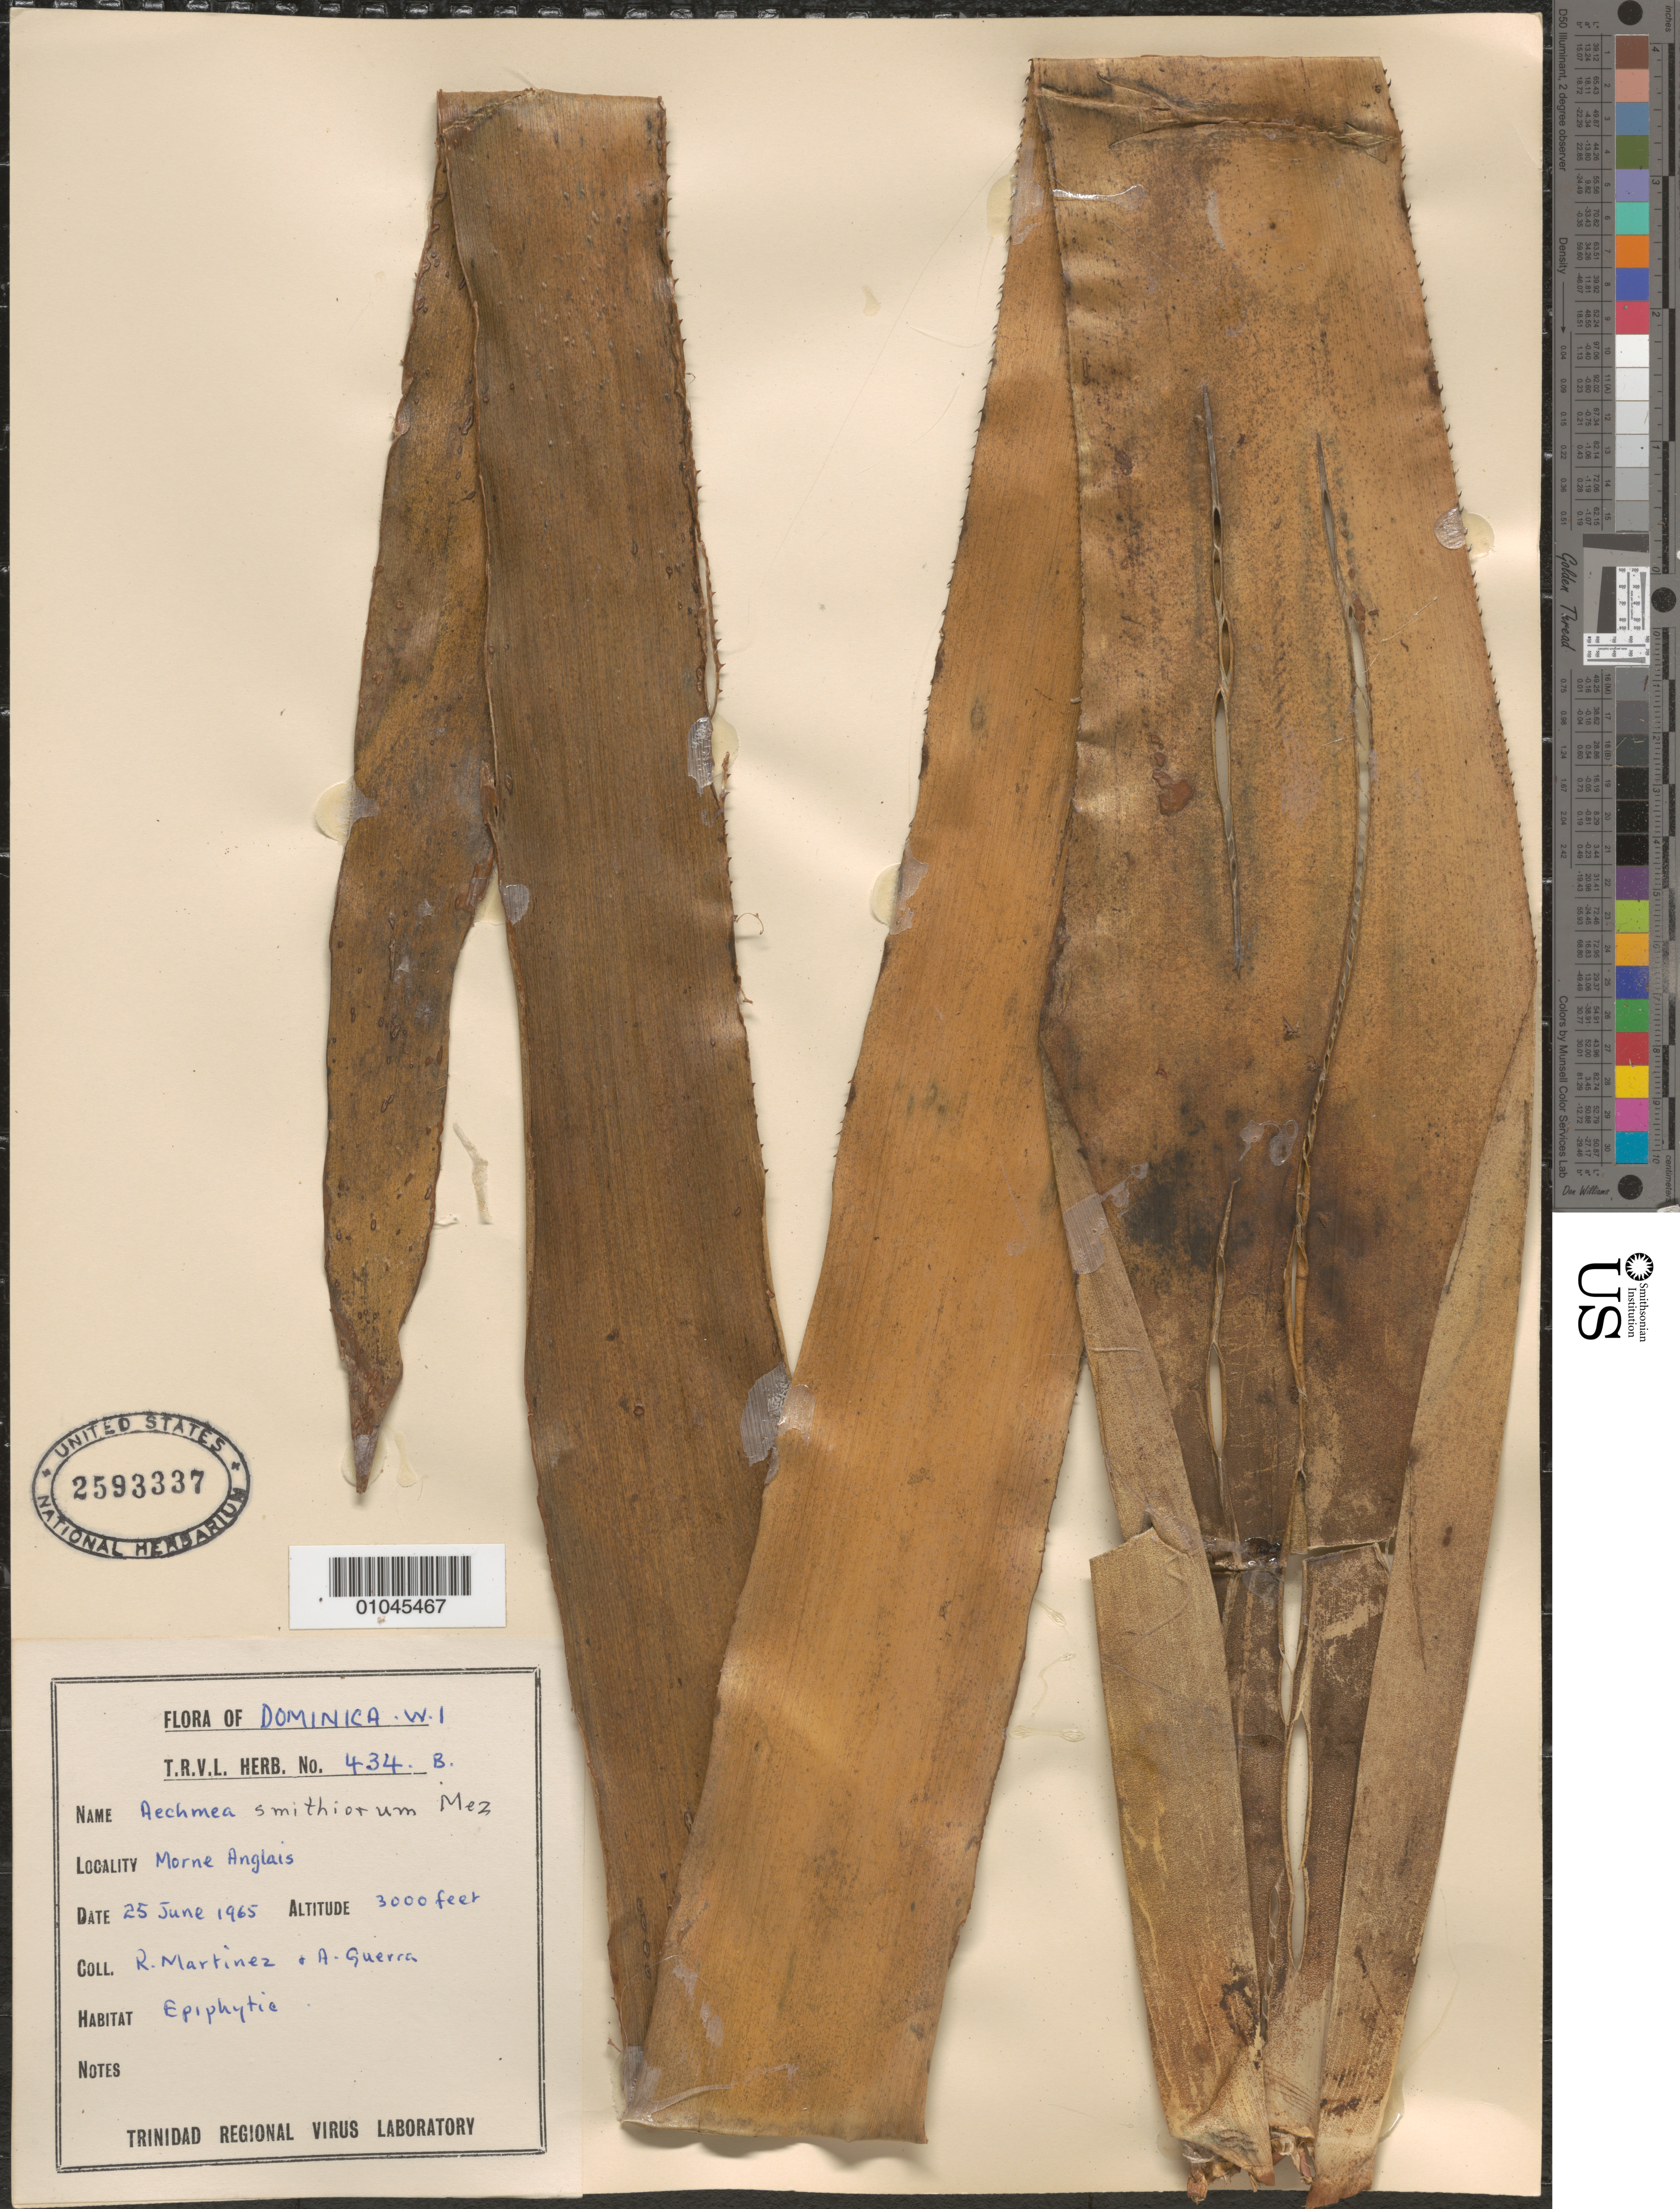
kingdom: Plantae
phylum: Tracheophyta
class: Liliopsida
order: Poales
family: Bromeliaceae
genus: Aechmea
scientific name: Aechmea smithiorum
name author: Mez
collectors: R. Martinez & A. Guerra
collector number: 434 B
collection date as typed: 25 Jun 1965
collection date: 1965-06-25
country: Dominica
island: Dominica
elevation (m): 914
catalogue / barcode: US 2593337